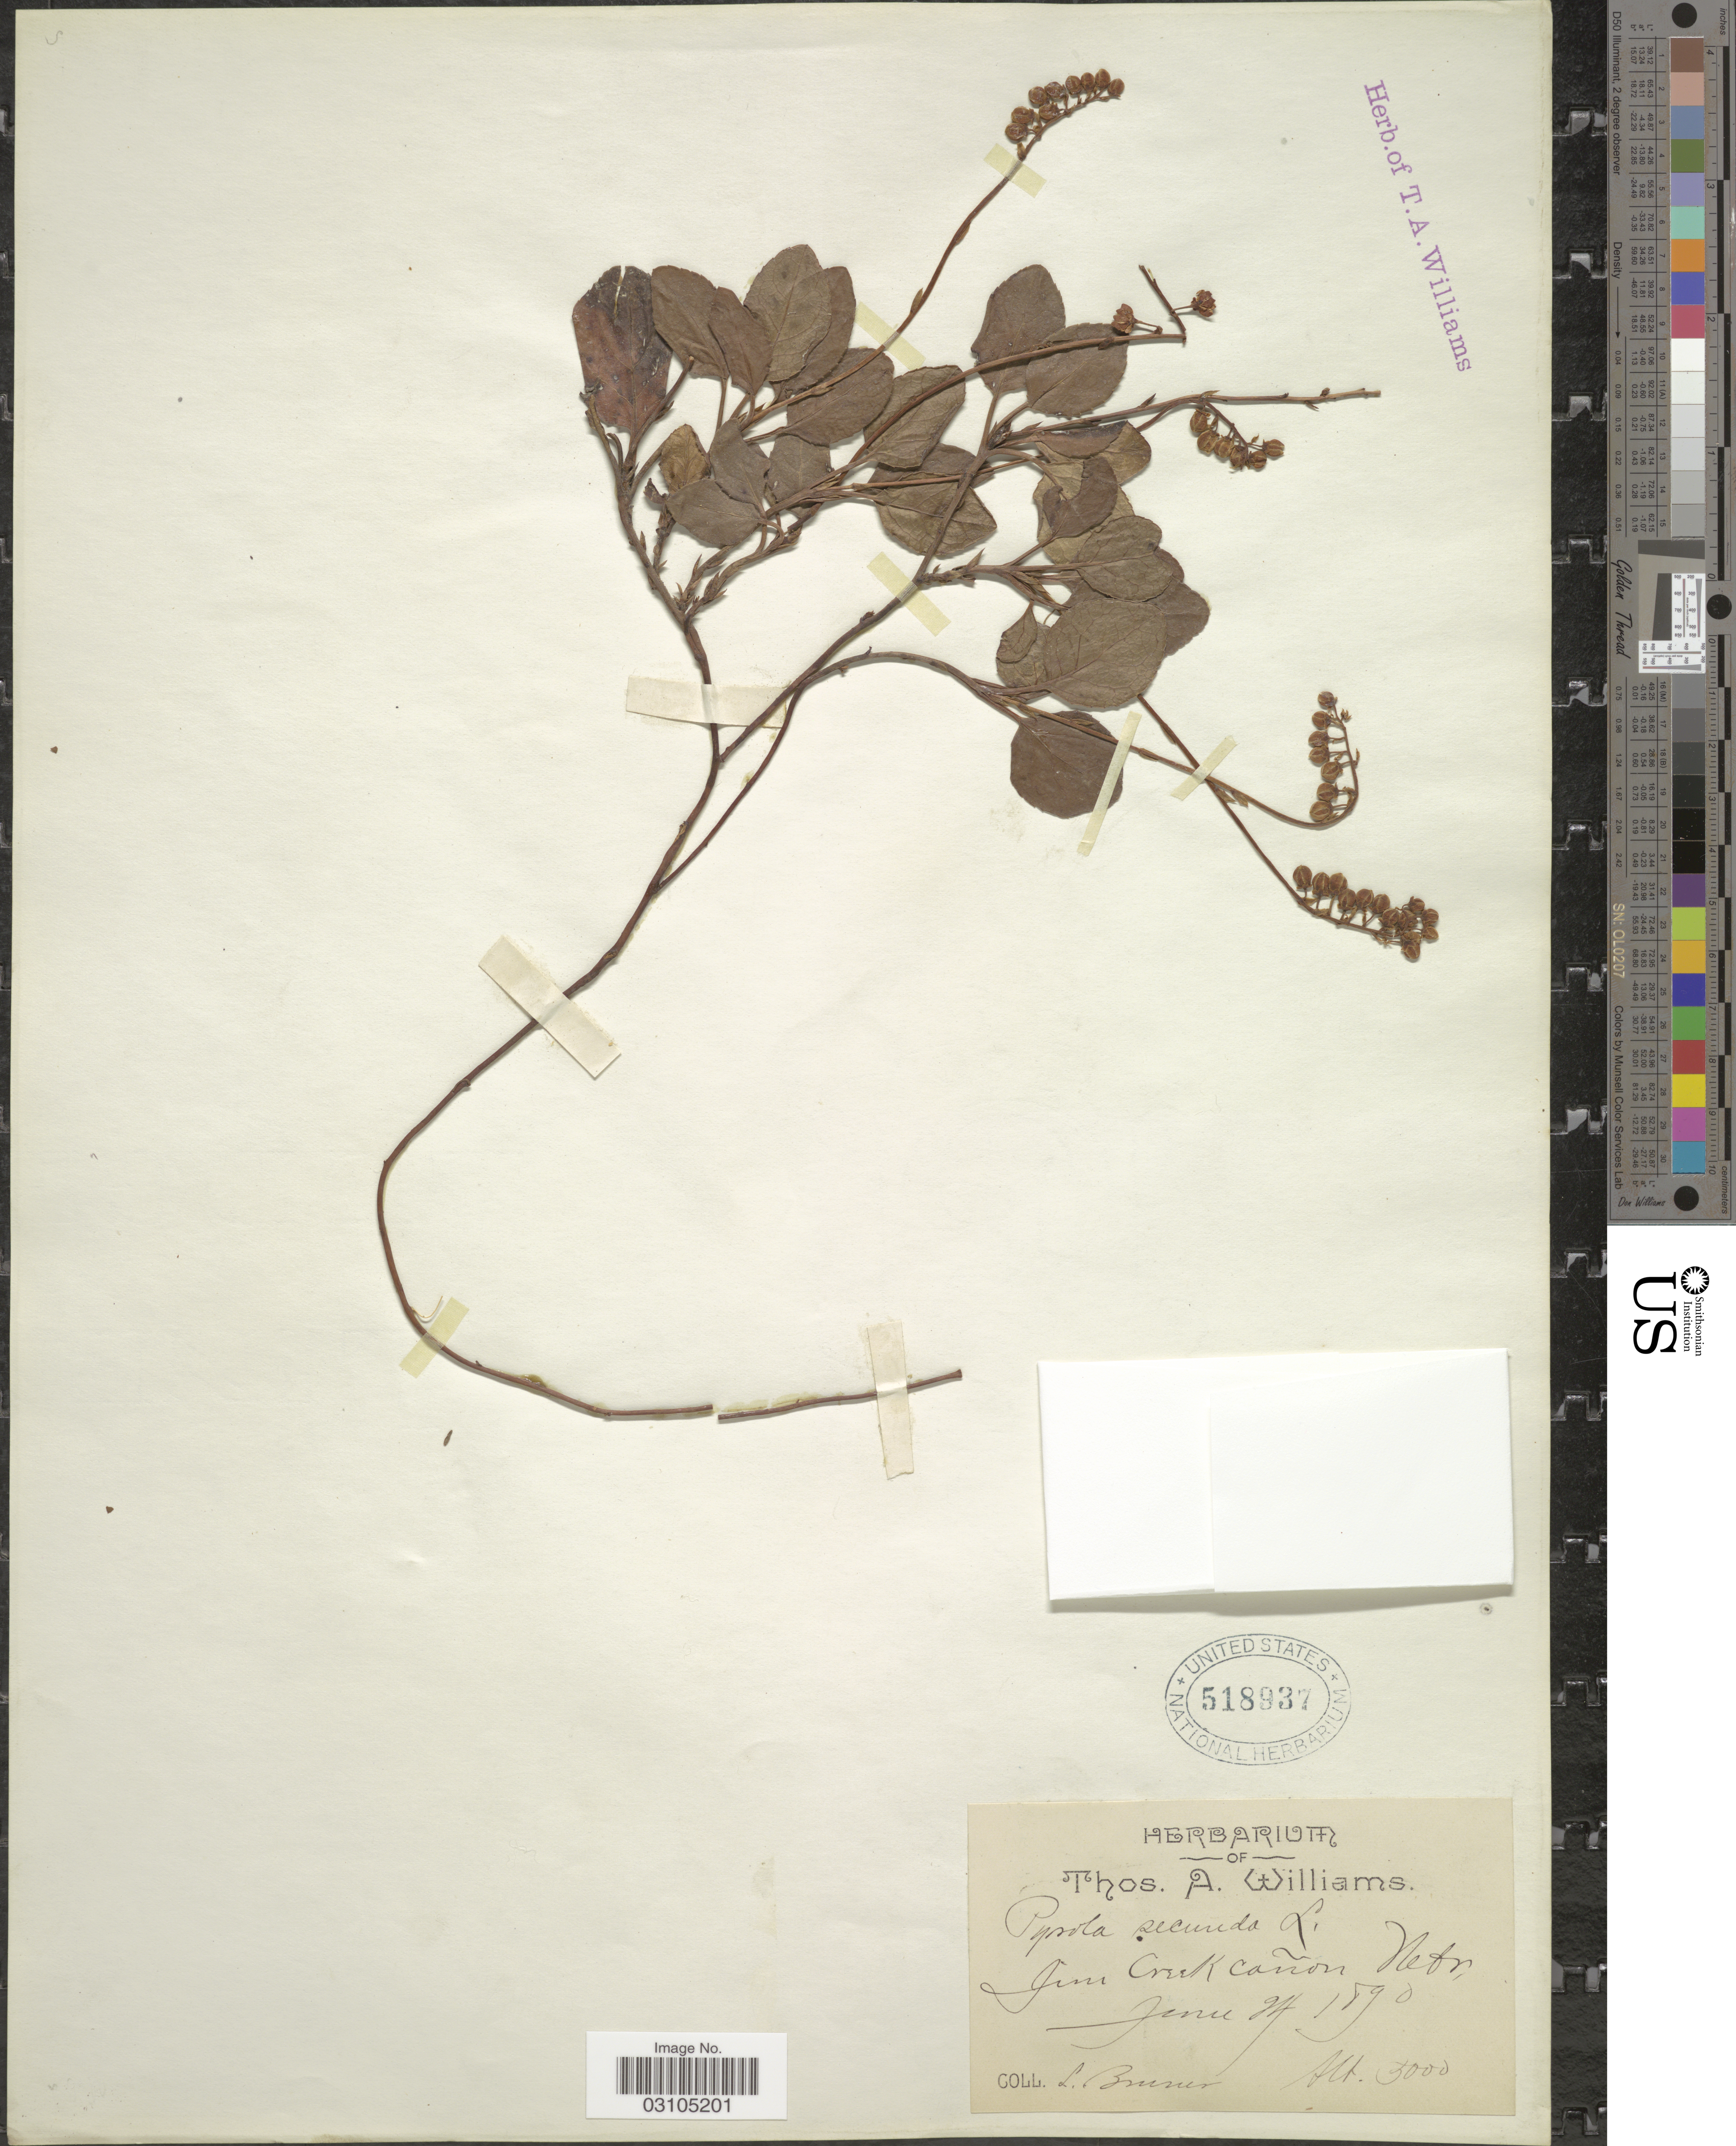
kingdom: Plantae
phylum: Tracheophyta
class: Magnoliopsida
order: Ericales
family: Ericaceae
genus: Orthilia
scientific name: Orthilia secunda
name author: (L.) House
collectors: L. Bruner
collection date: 1890-06-24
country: United States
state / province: Nebraska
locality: Jim Creek cañon Nebr.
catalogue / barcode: US 518937